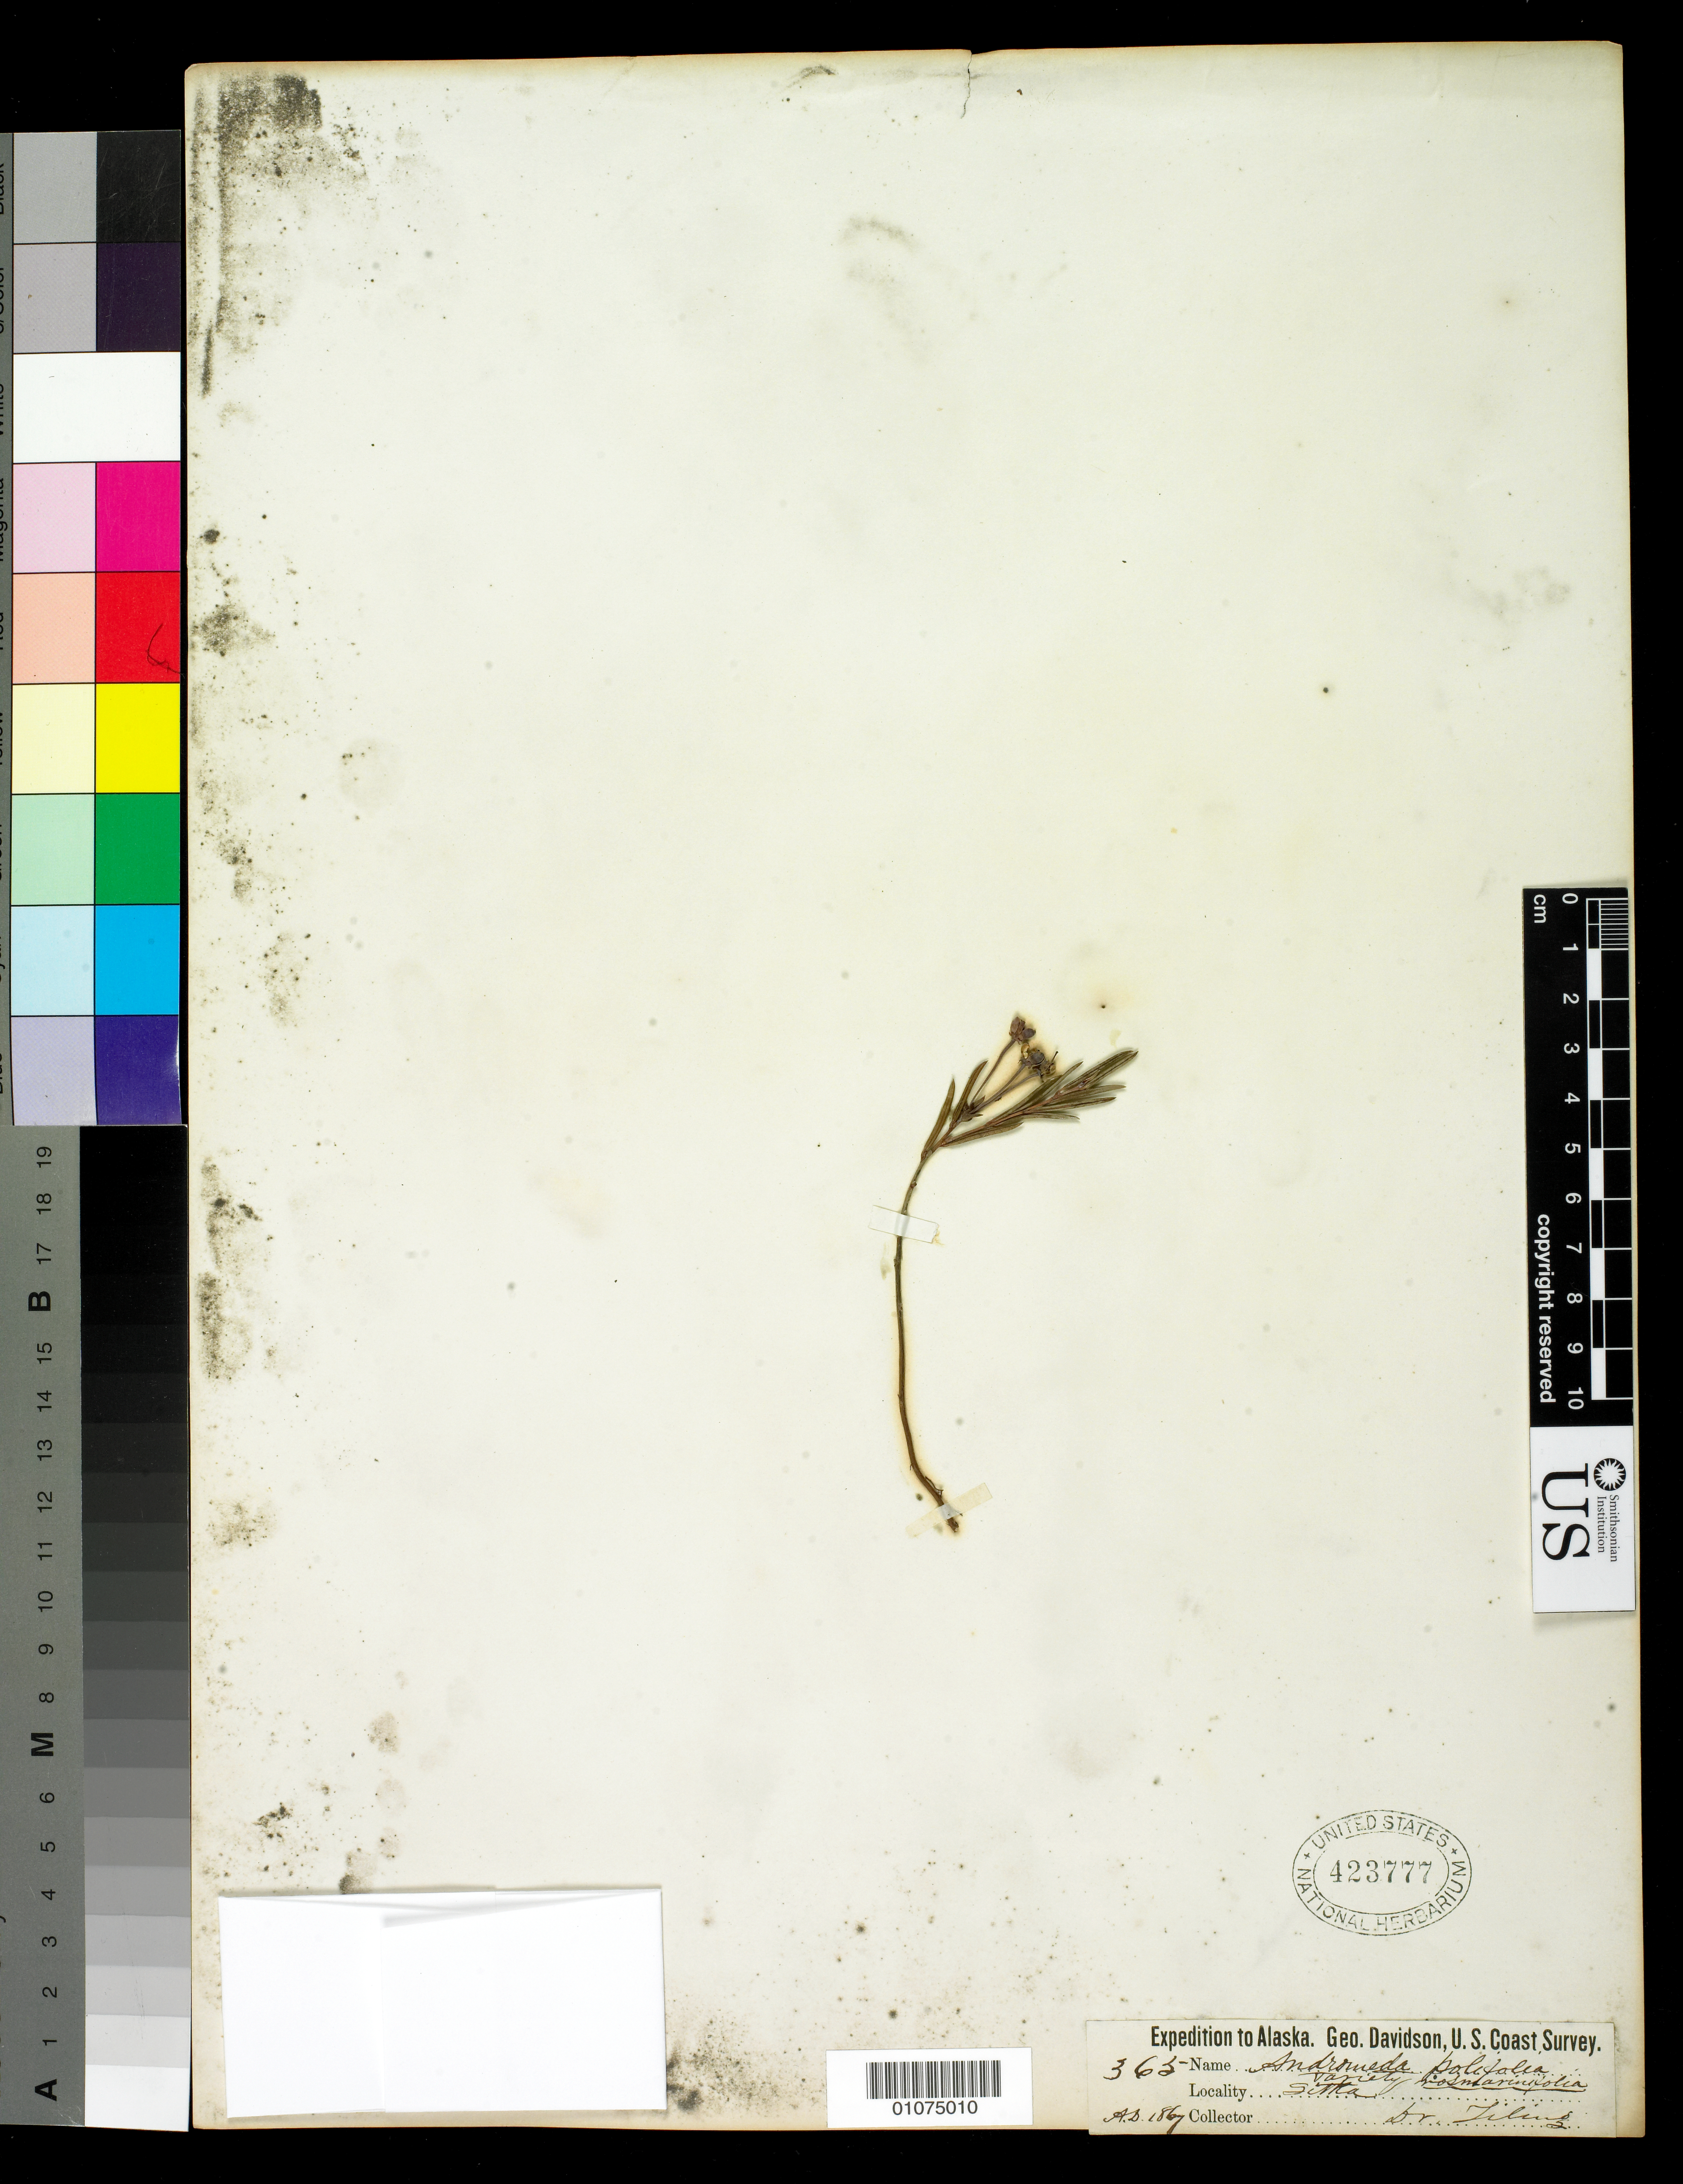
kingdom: Plantae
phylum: Tracheophyta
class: Magnoliopsida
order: Saxifragales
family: Saxifragaceae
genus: Tiarella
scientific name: Tiarella trifoliata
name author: L.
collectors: H .S. T. Tiling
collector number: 363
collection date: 1867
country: United States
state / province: Alaska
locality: Sitka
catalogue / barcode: US 423777